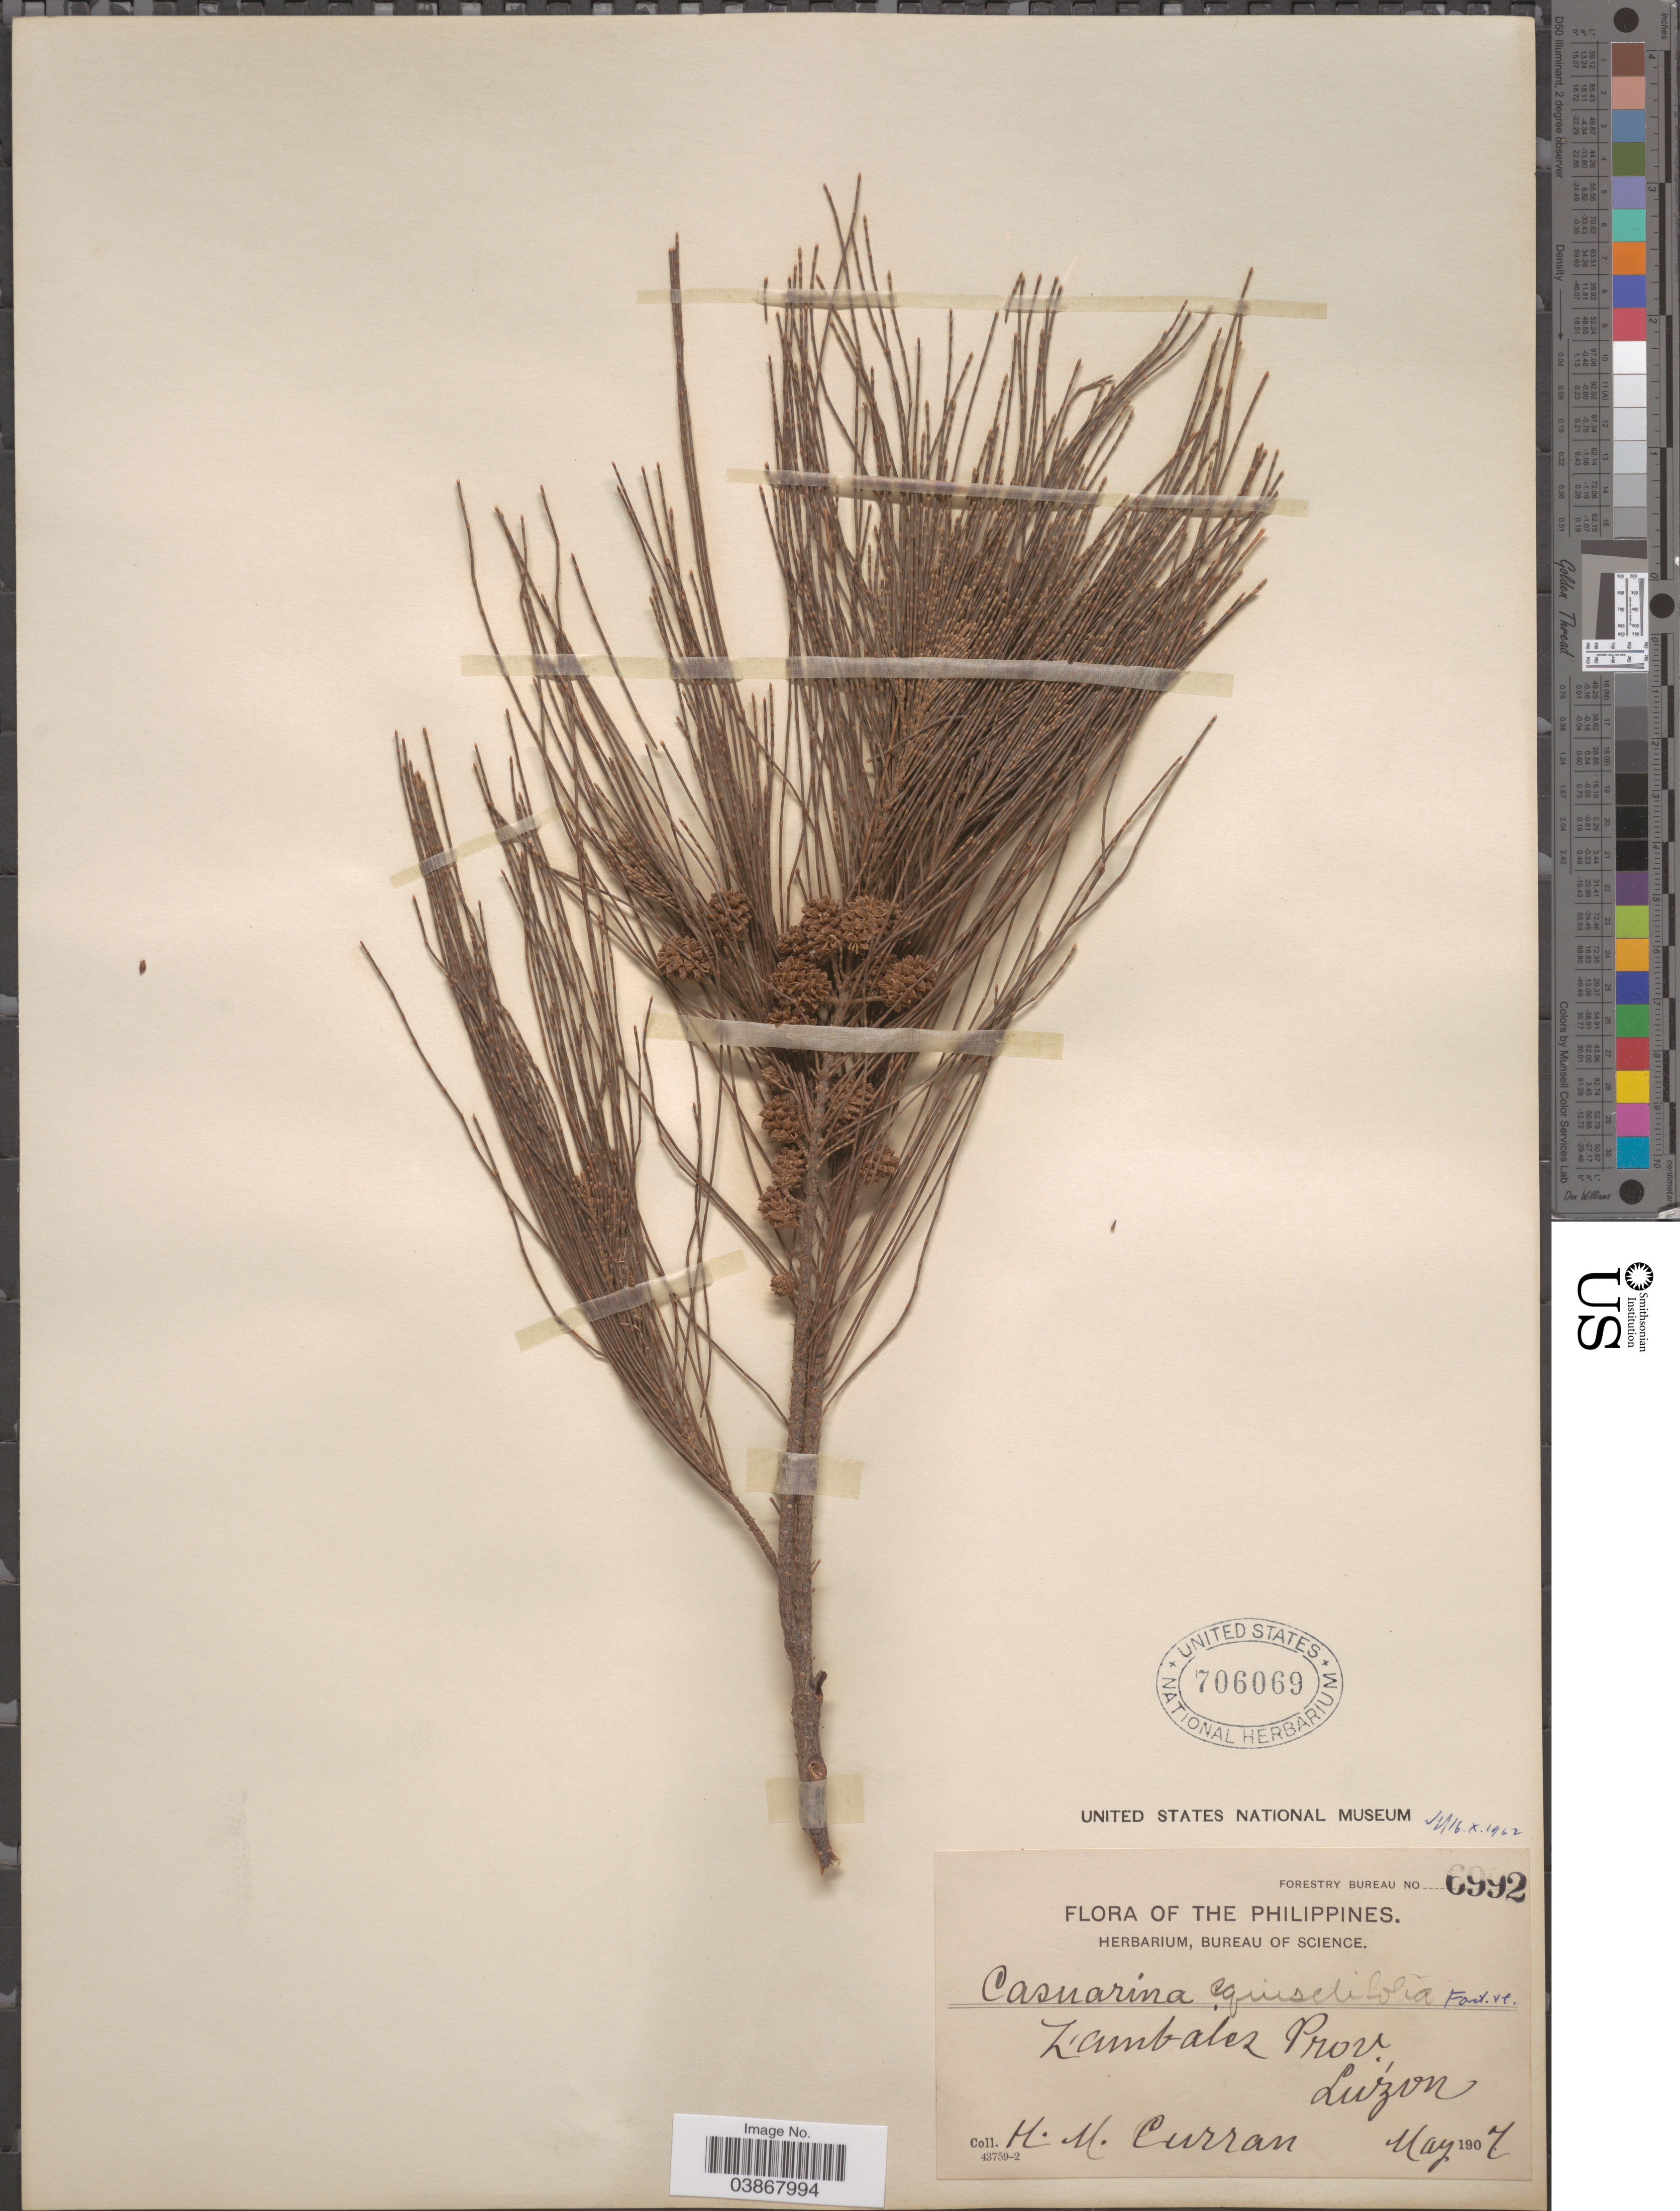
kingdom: Plantae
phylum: Tracheophyta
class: Magnoliopsida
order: Fagales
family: Casuarinaceae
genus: Casuarina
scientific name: Casuarina equisetifolia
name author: L.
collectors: H. M. Curran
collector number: Forestry Bureau 6992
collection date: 1907-05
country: Philippines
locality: Zambales Prov., Luzon.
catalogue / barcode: US 706069